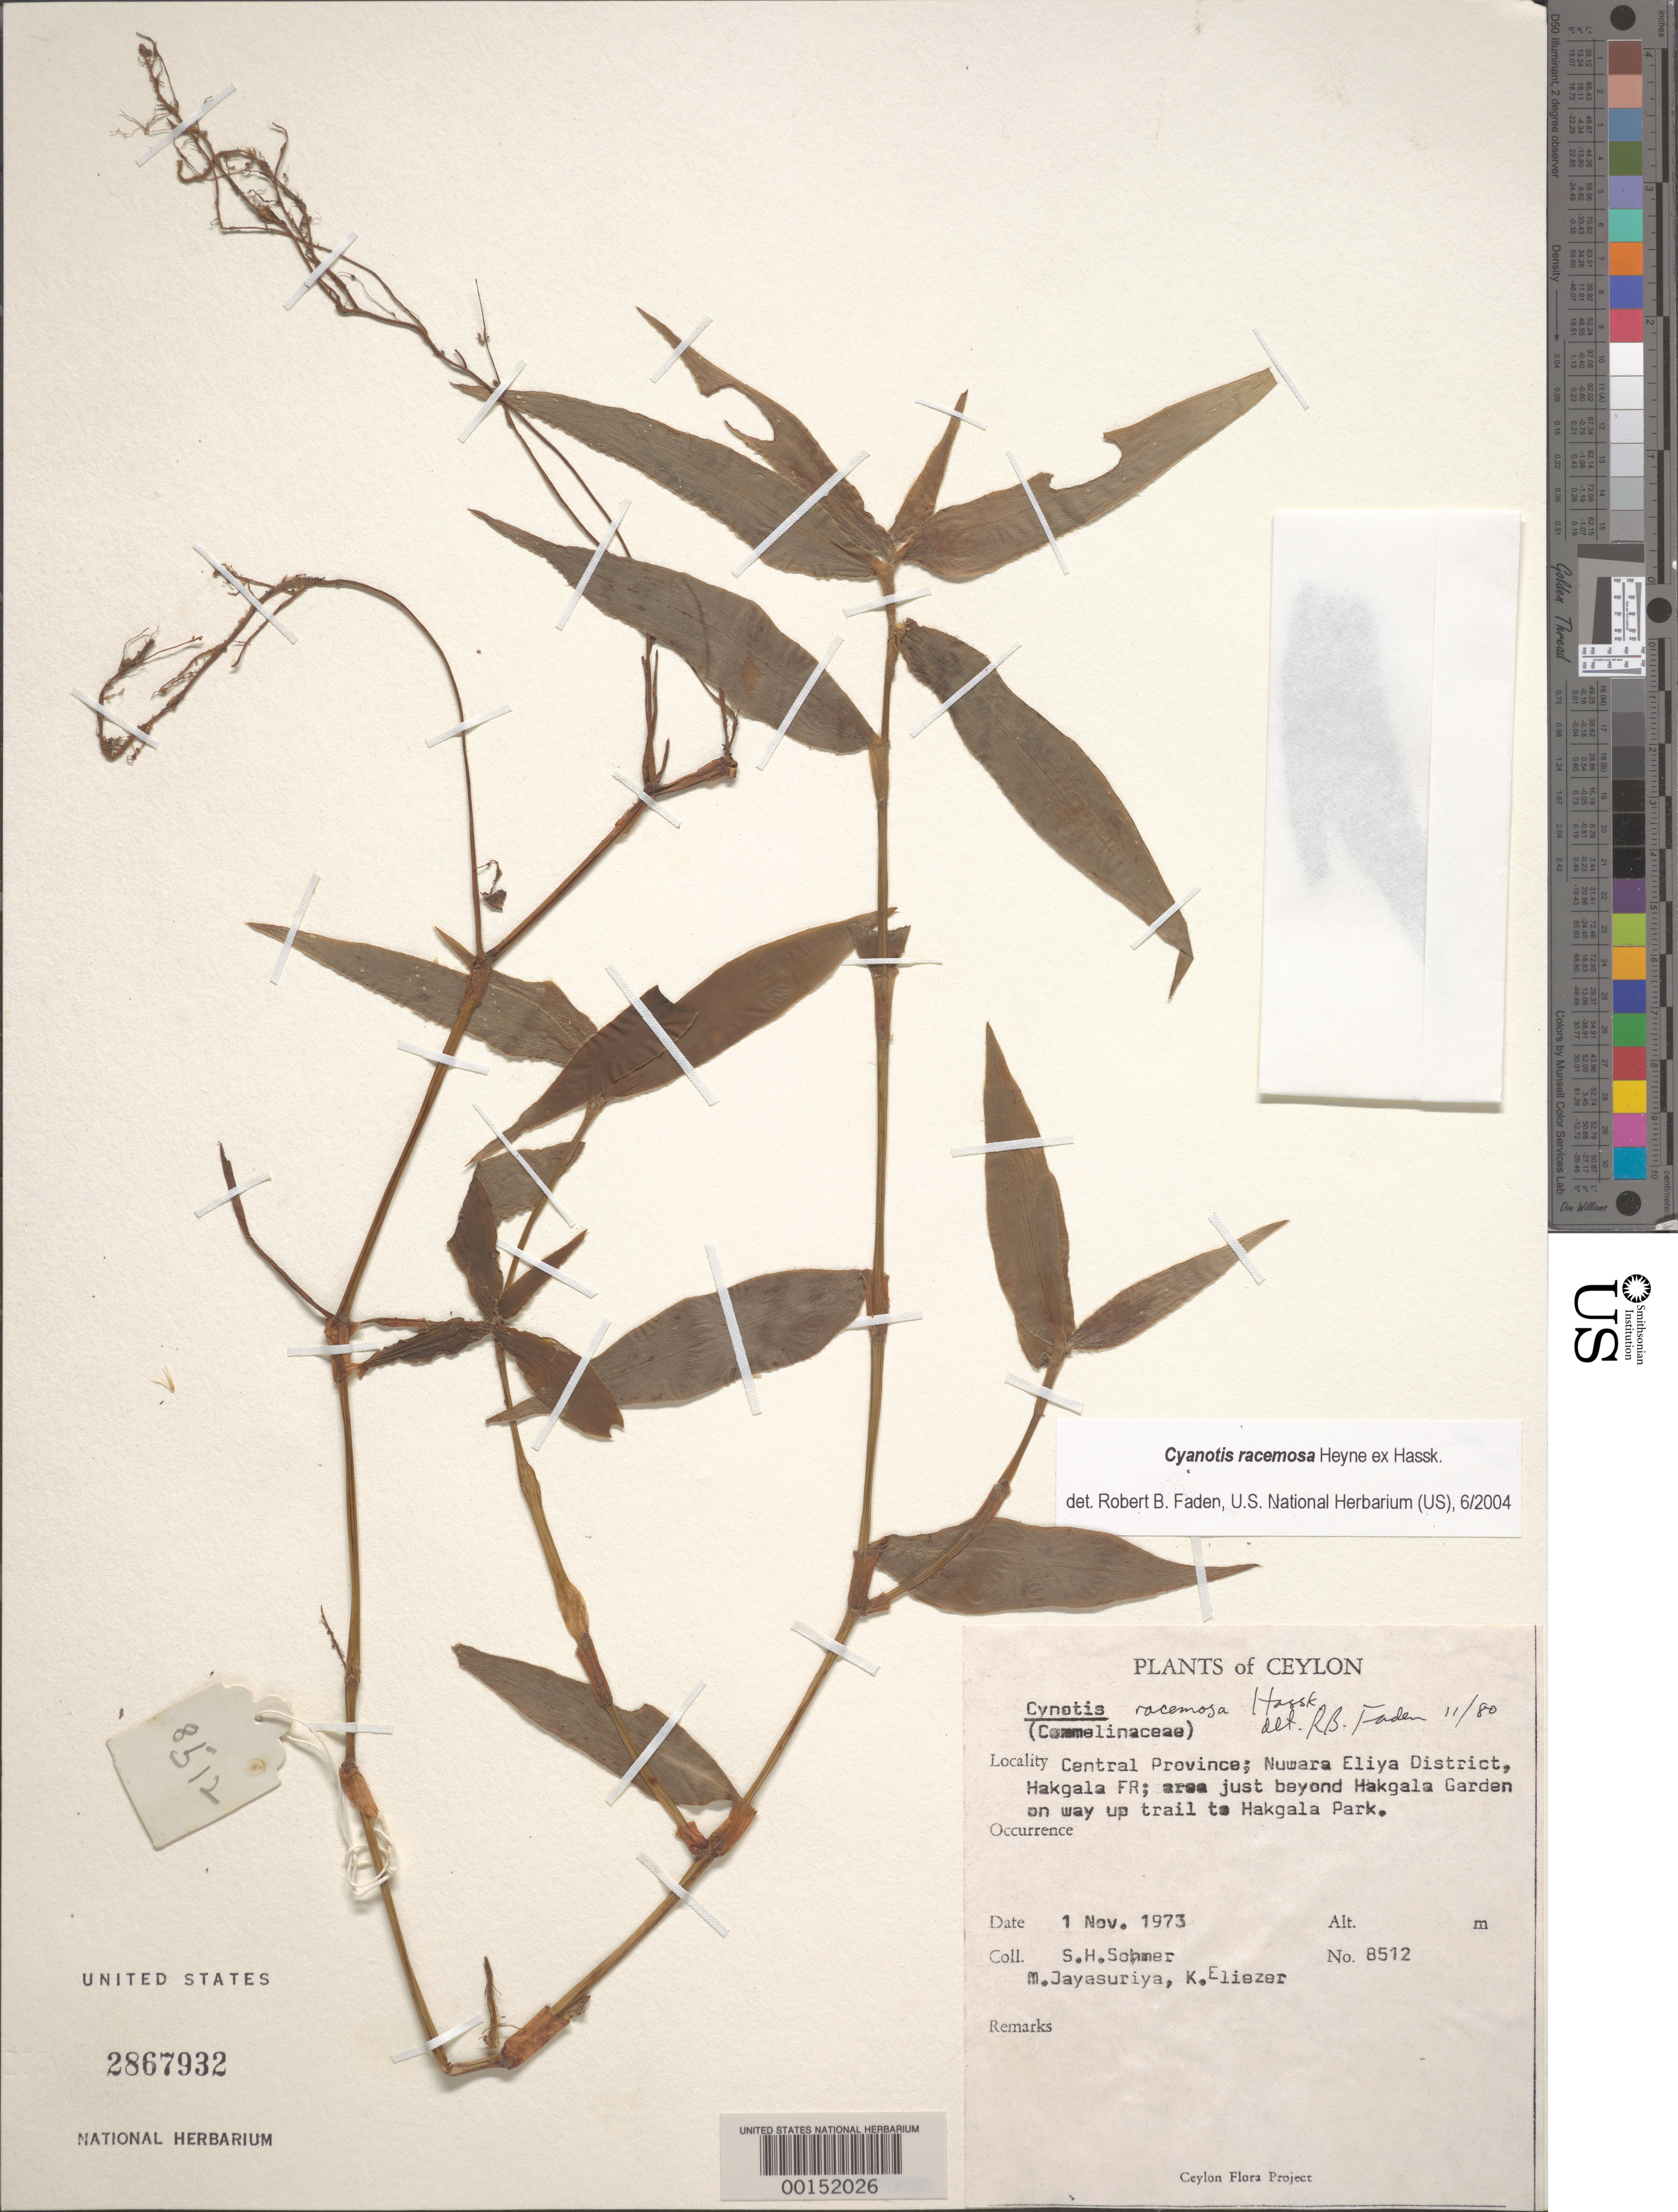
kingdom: Plantae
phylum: Tracheophyta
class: Liliopsida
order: Commelinales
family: Commelinaceae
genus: Cyanotis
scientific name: Cyanotis racemosa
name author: B. Heyne ex Hassk.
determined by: Faden, Robert B., (US), Smithsonian Institution - National Museum of Natural History (UNITED STATES)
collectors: S. H. Sohmer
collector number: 8512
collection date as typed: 01 Nov 1973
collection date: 1973-11-01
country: Sri Lanka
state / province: Central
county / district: Nuwara Eliya Dist.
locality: Hakgala fr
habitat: Trailside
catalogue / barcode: US 2867932